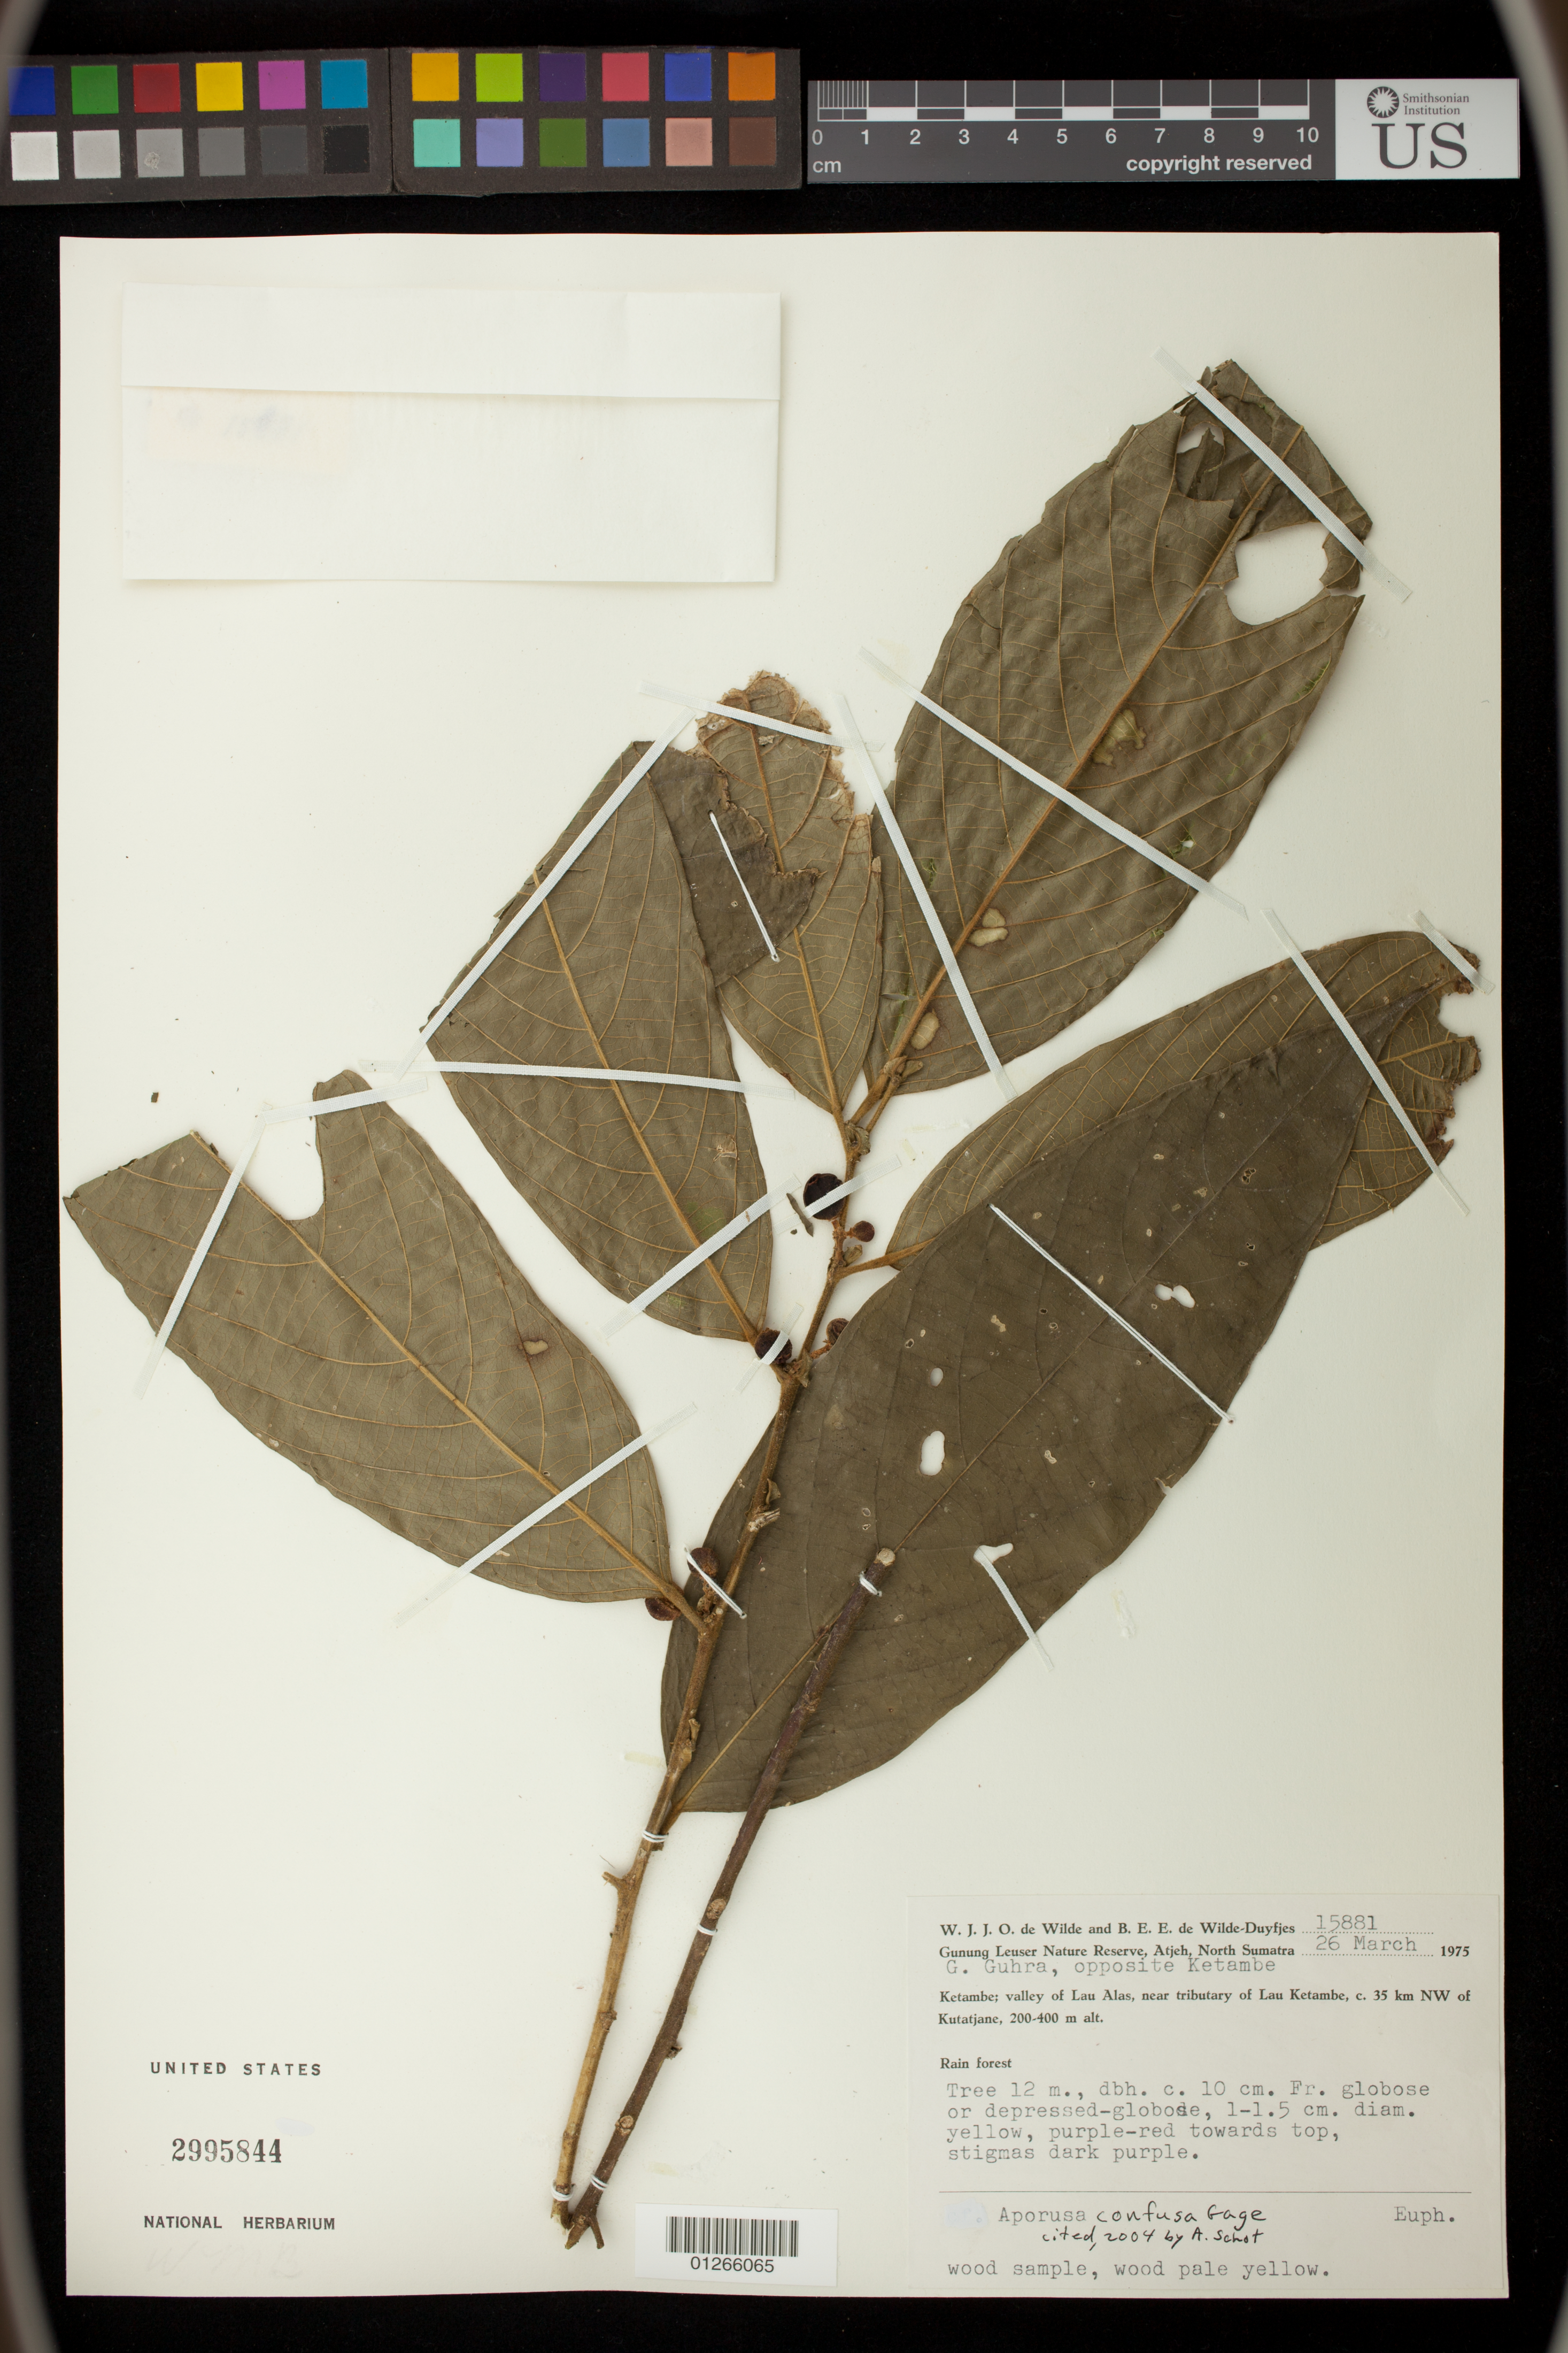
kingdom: Plantae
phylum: Tracheophyta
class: Magnoliopsida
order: Malpighiales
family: Phyllanthaceae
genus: Aporosa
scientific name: Aporosa confusa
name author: Gage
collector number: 15881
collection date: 1975-03-26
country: Indonesia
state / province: Sumatra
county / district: Aceh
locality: Gunung Leuser Nature Reserve, Atjeh, North Sumatra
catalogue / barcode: US 2995844